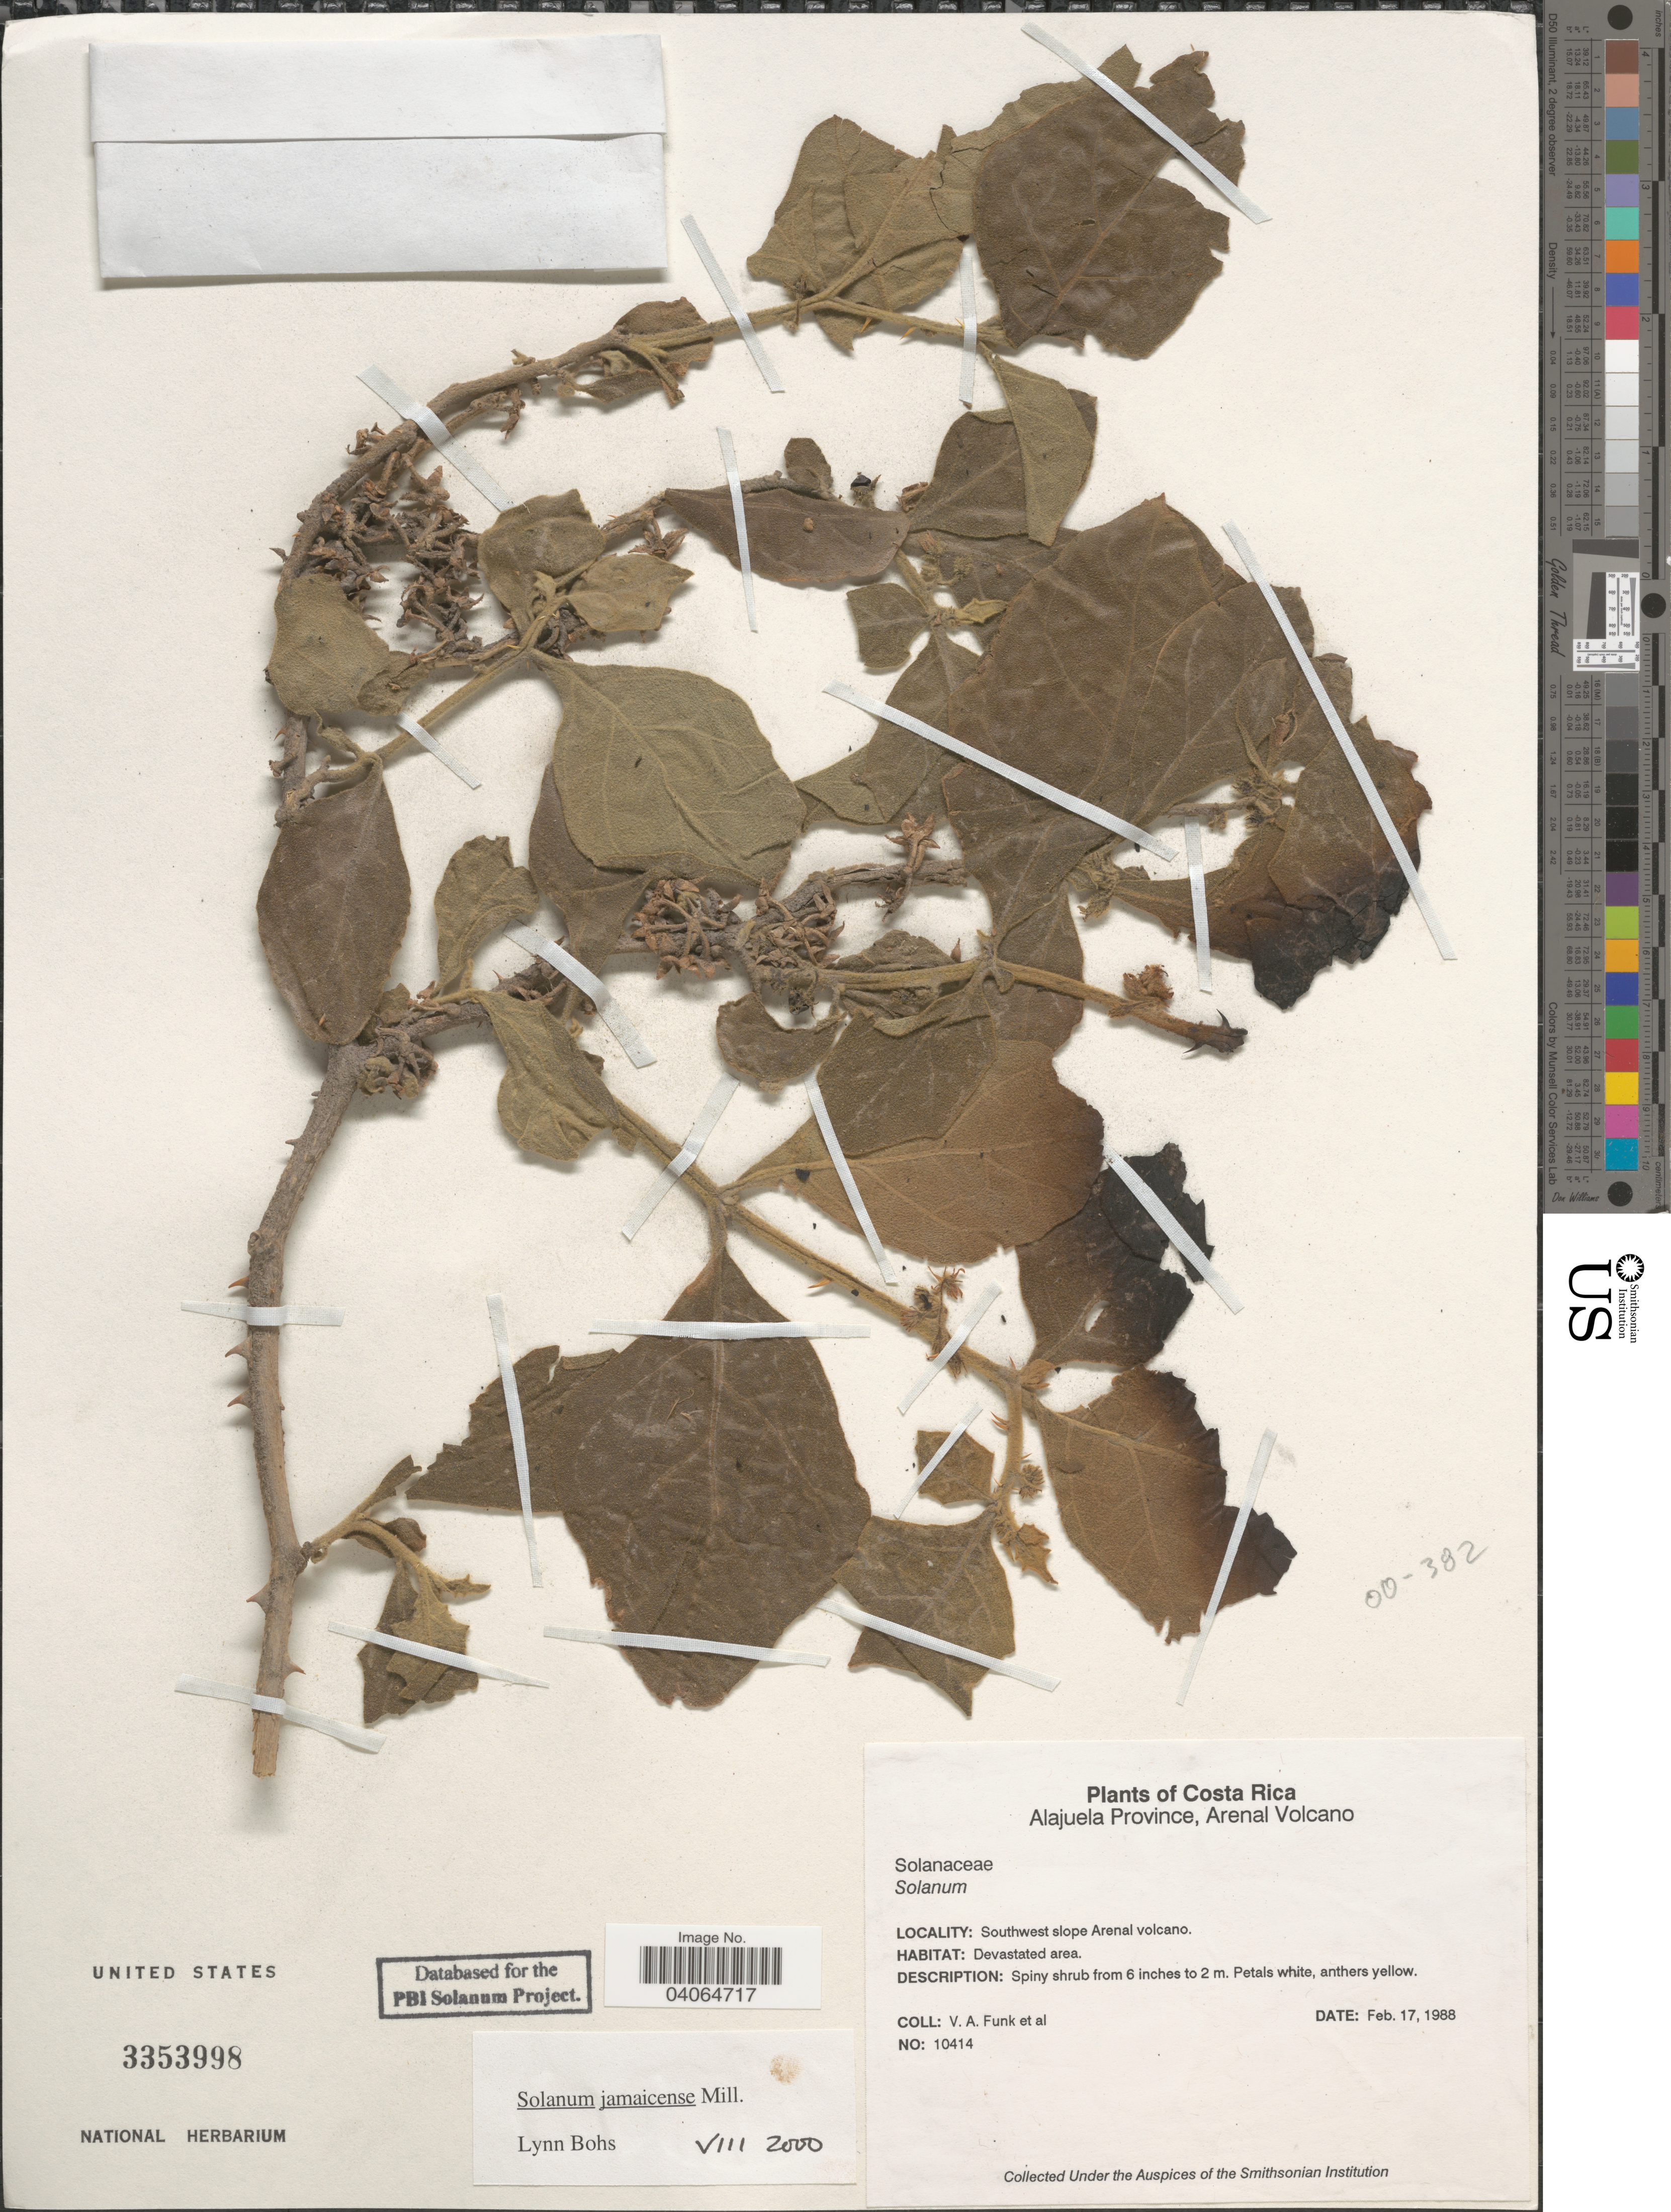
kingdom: Plantae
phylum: Tracheophyta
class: Magnoliopsida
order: Solanales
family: Solanaceae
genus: Solanum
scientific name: Solanum jamaicense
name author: Mill.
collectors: V. Funk & et al.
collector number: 10414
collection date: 1988-02-17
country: Costa Rica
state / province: Alajuela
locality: Arenal Volcano. Southwest slope Arenal volcano.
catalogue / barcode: US 3353998